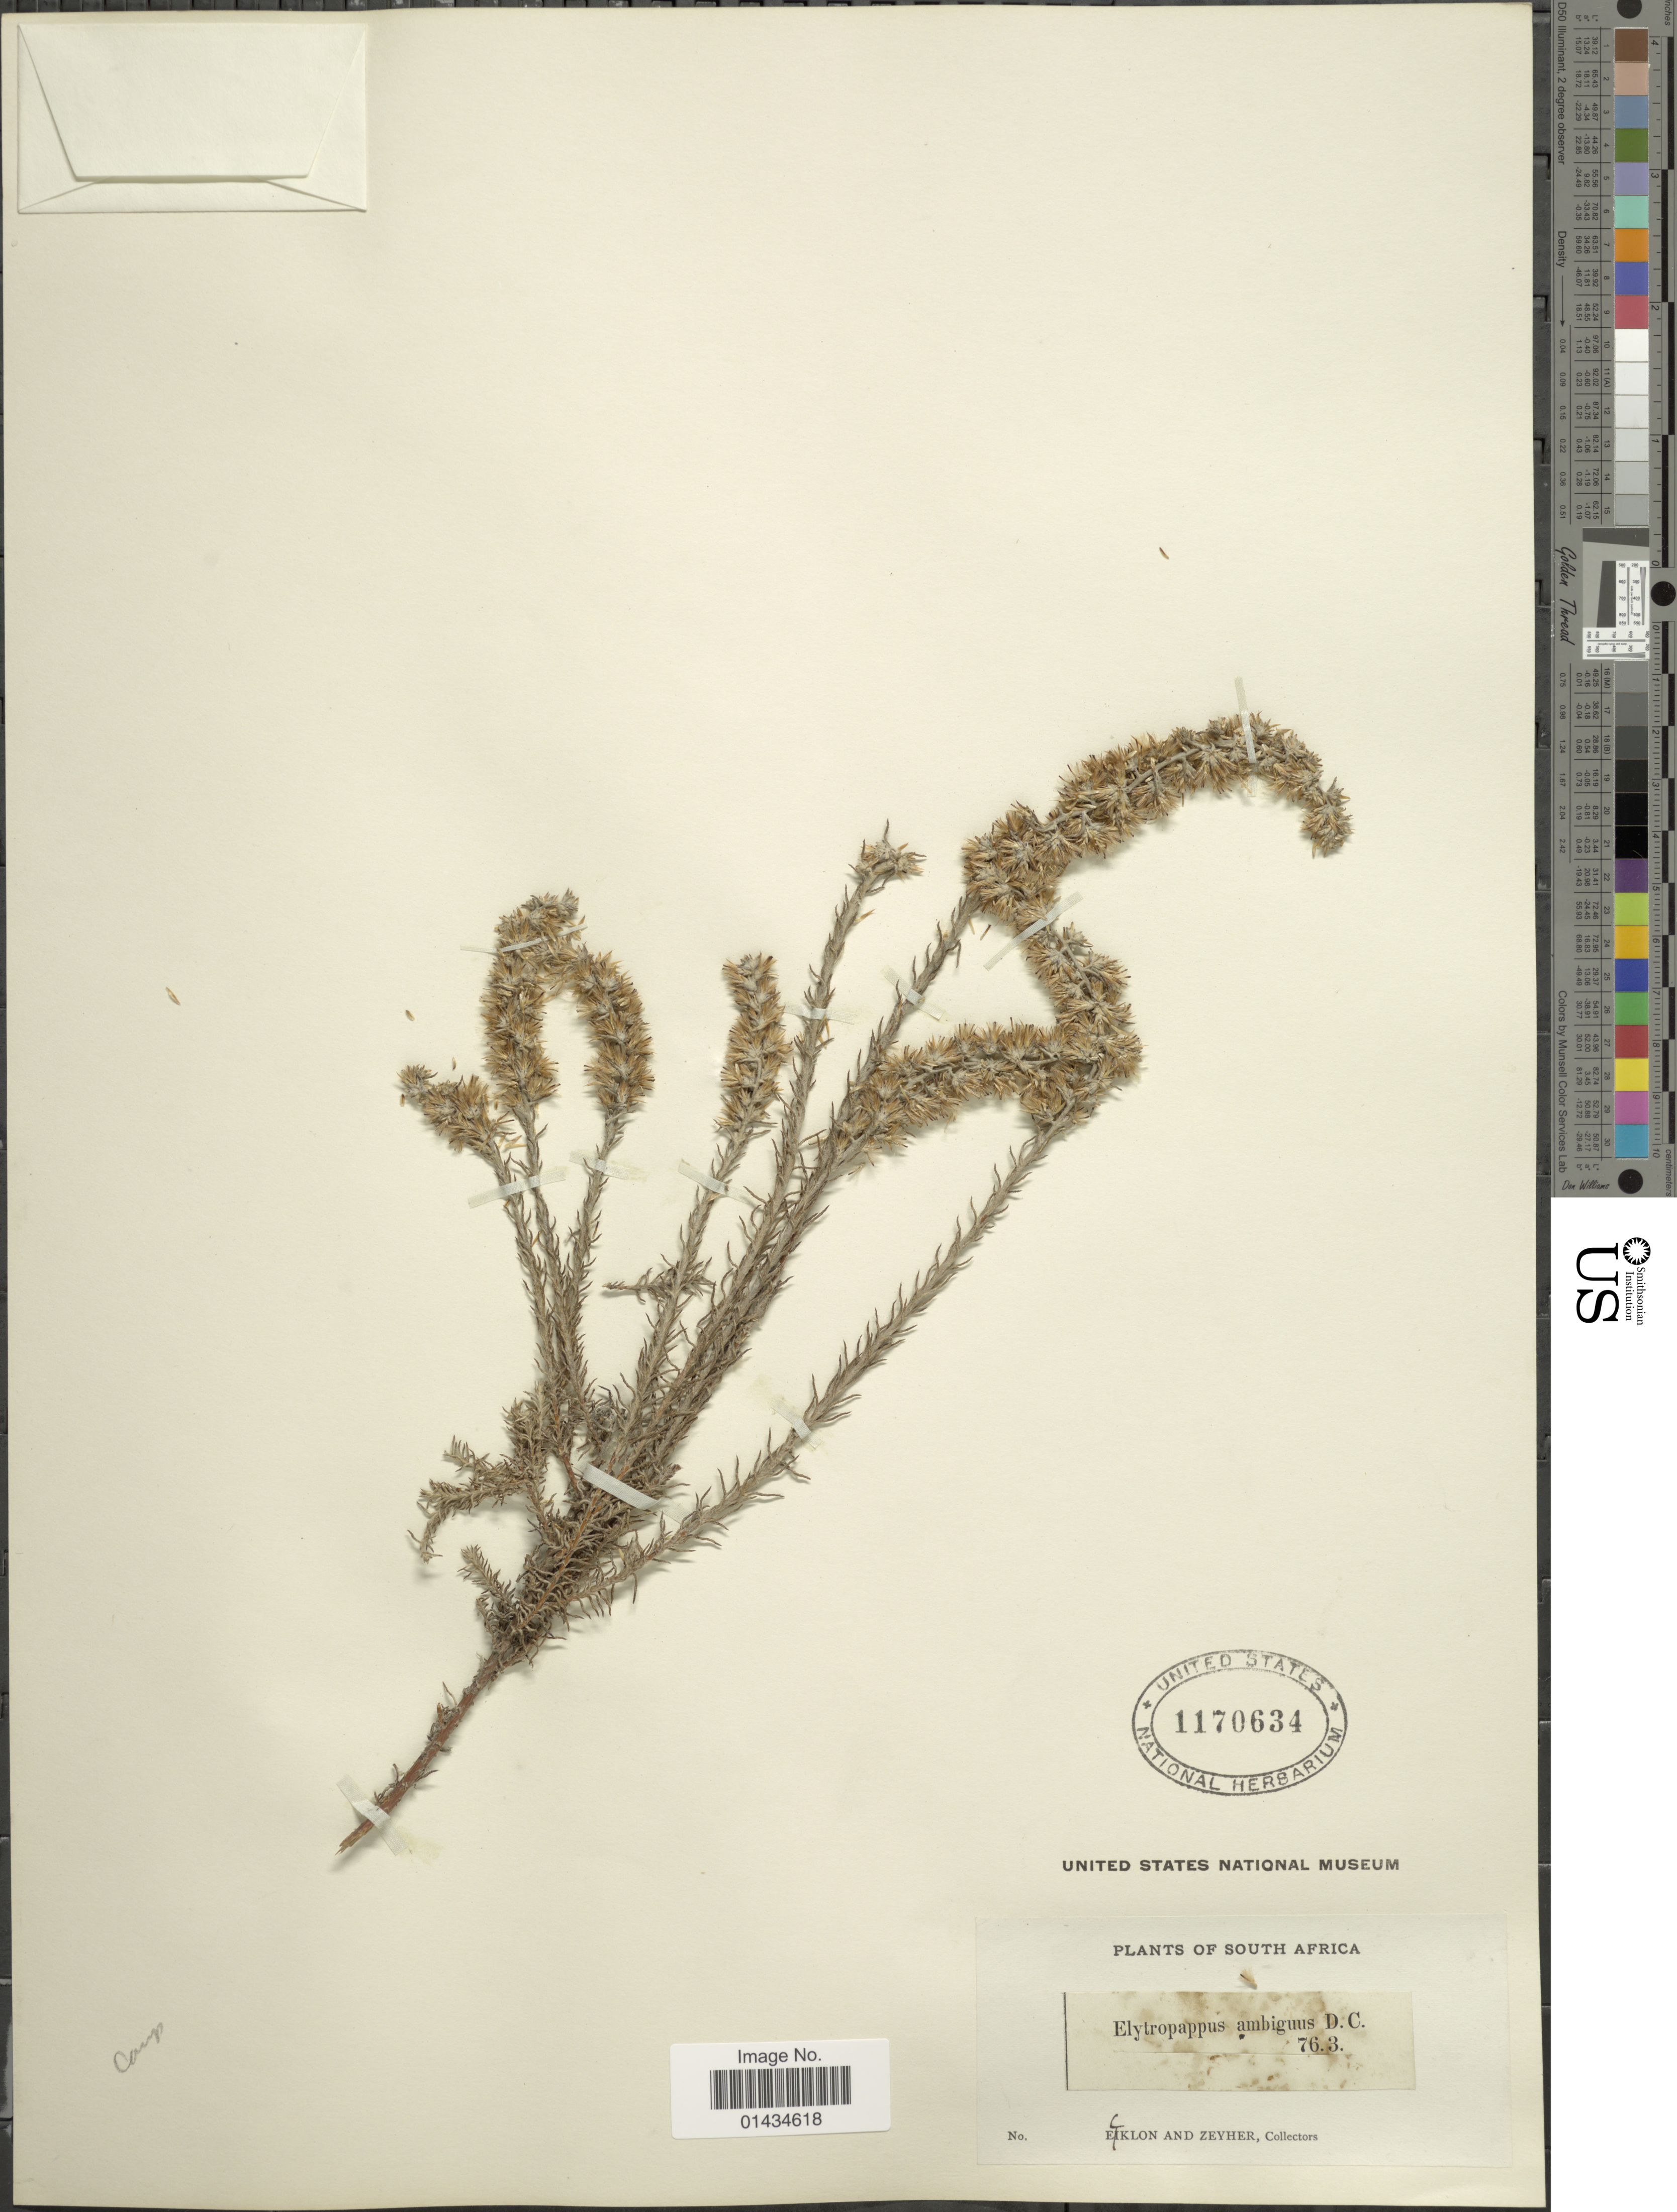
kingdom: Plantae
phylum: Tracheophyta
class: Magnoliopsida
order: Asterales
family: Asteraceae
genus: Elytropappus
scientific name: Elytropappus ambiguus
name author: DC.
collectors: -. Ecklon & -. Zeyher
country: South Africa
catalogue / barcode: US 1170634